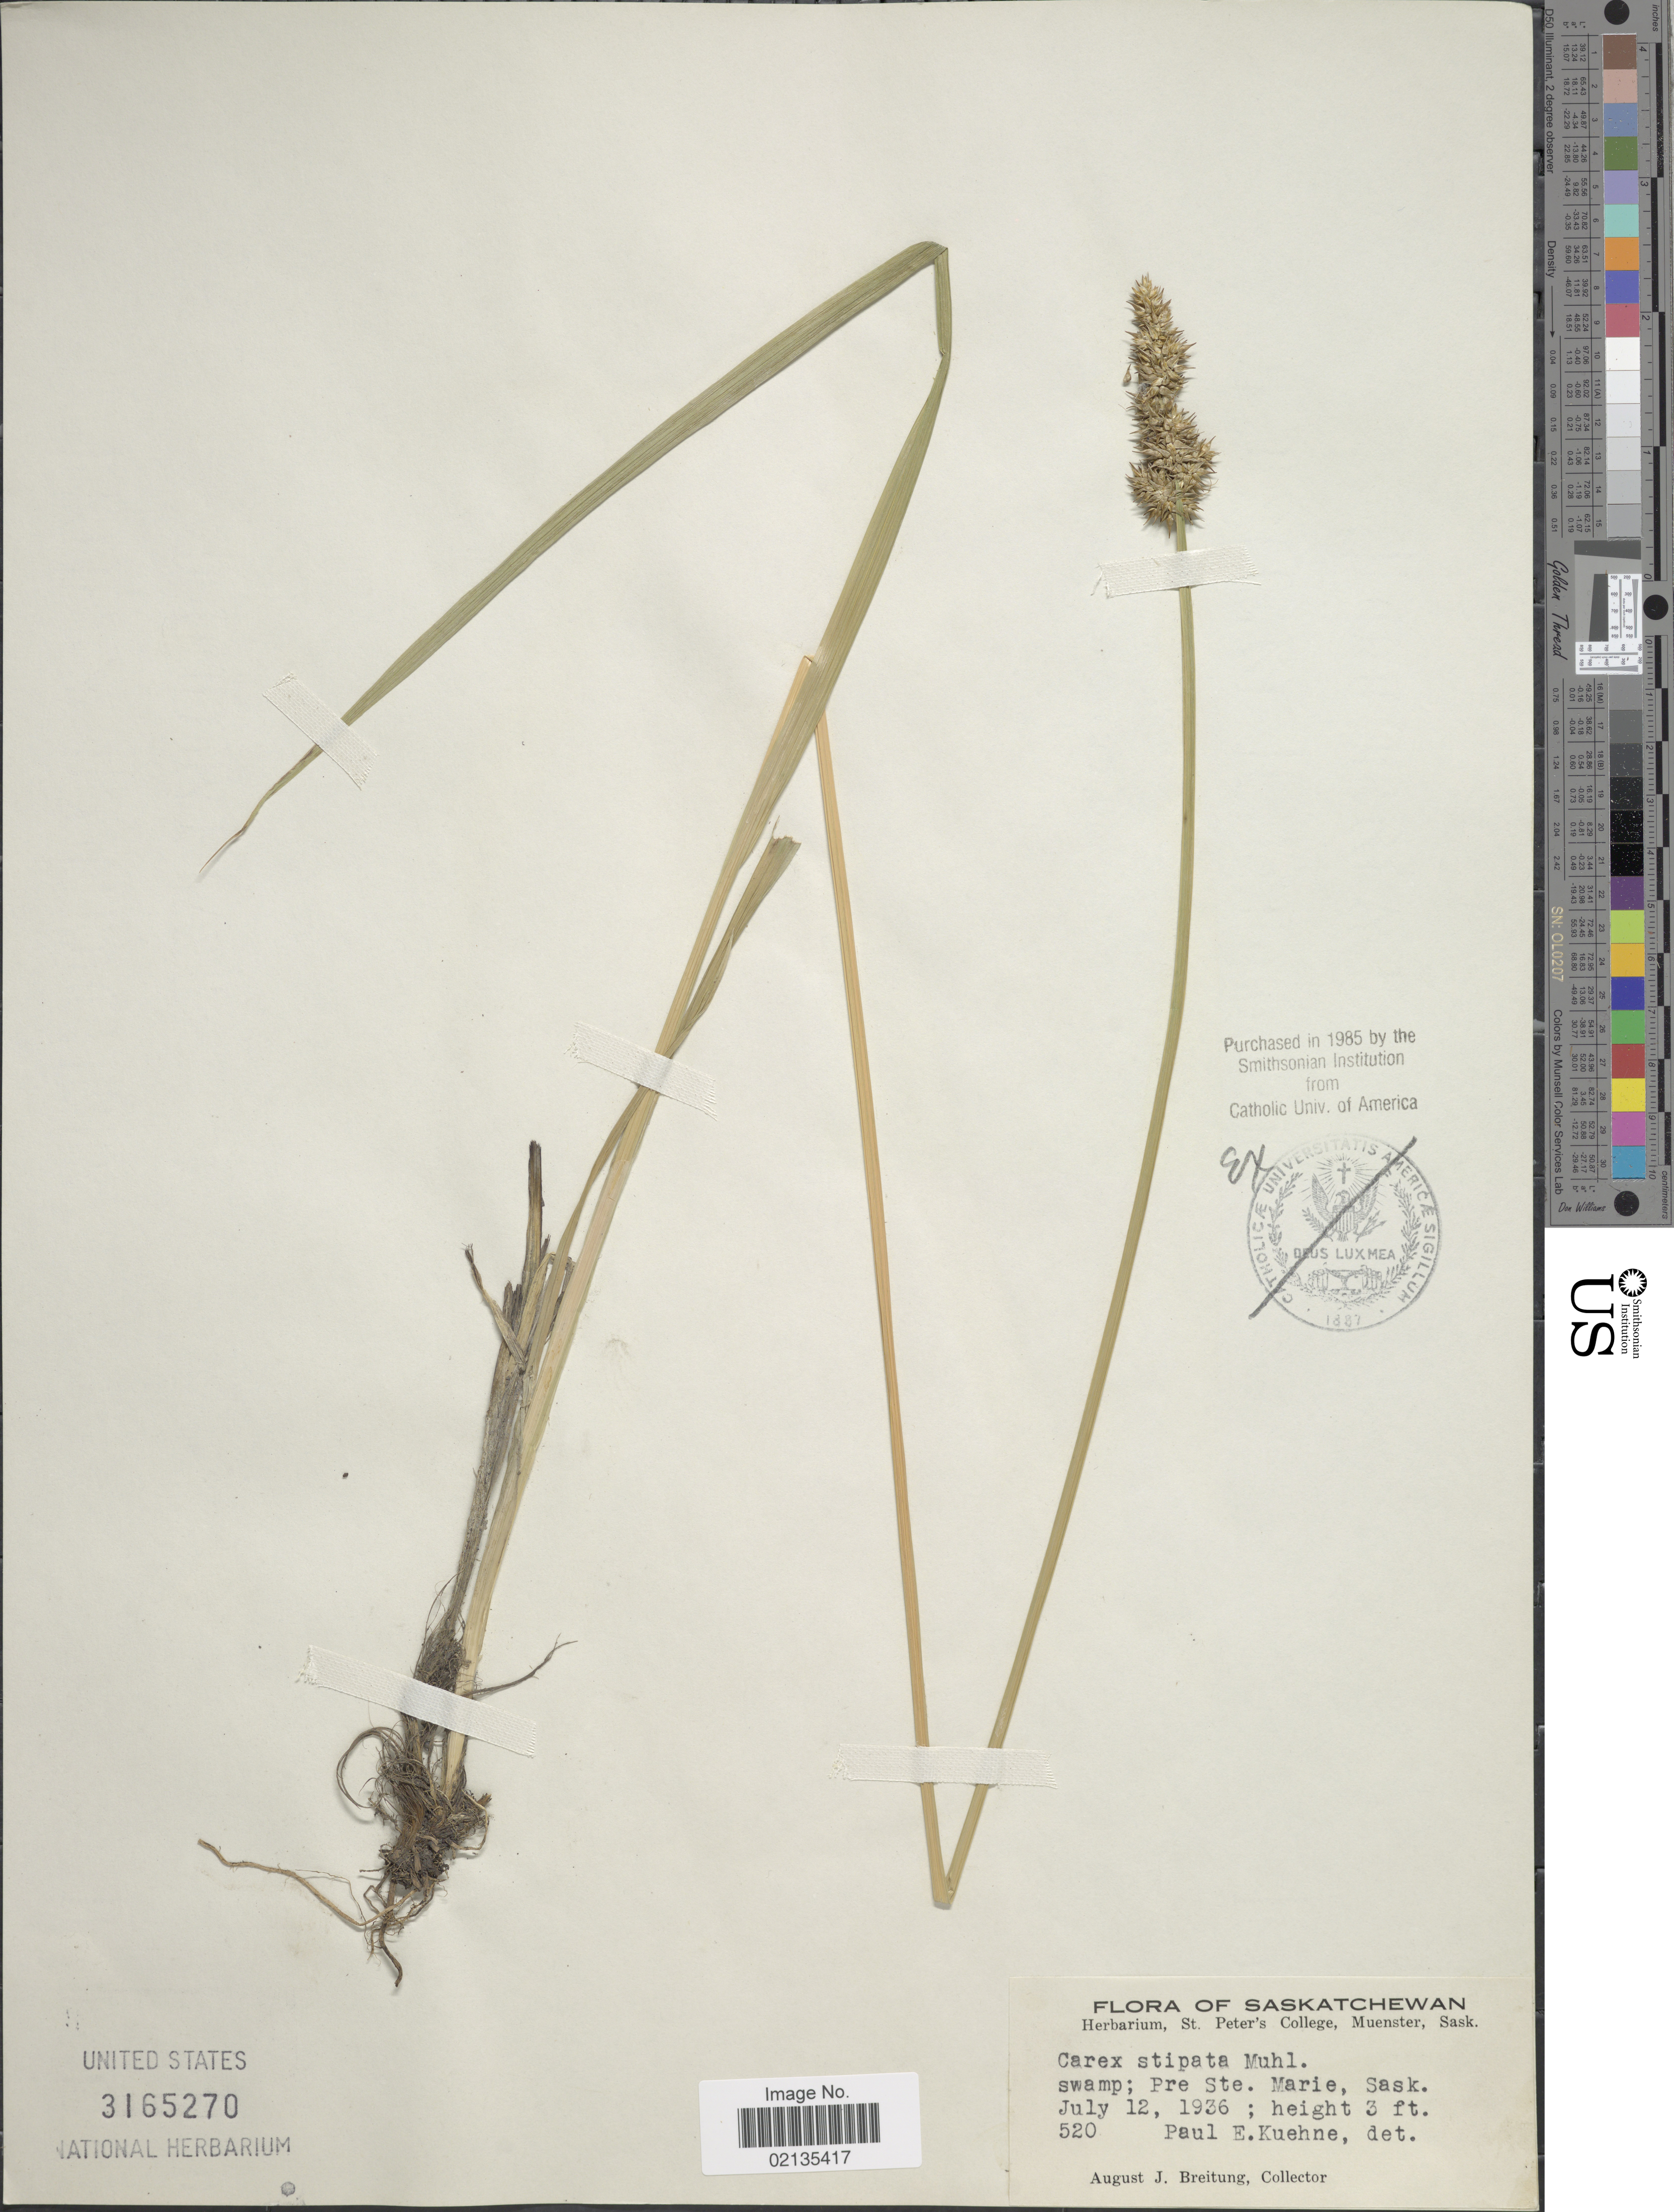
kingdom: Plantae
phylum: Tracheophyta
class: Liliopsida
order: Poales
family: Cyperaceae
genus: Carex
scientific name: Carex stipata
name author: Muhl. ex Willd.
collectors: A. Breitung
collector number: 520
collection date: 1936-07-12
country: Canada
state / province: Saskatchewan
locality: Pre Ste. Marie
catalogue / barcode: US 3165270